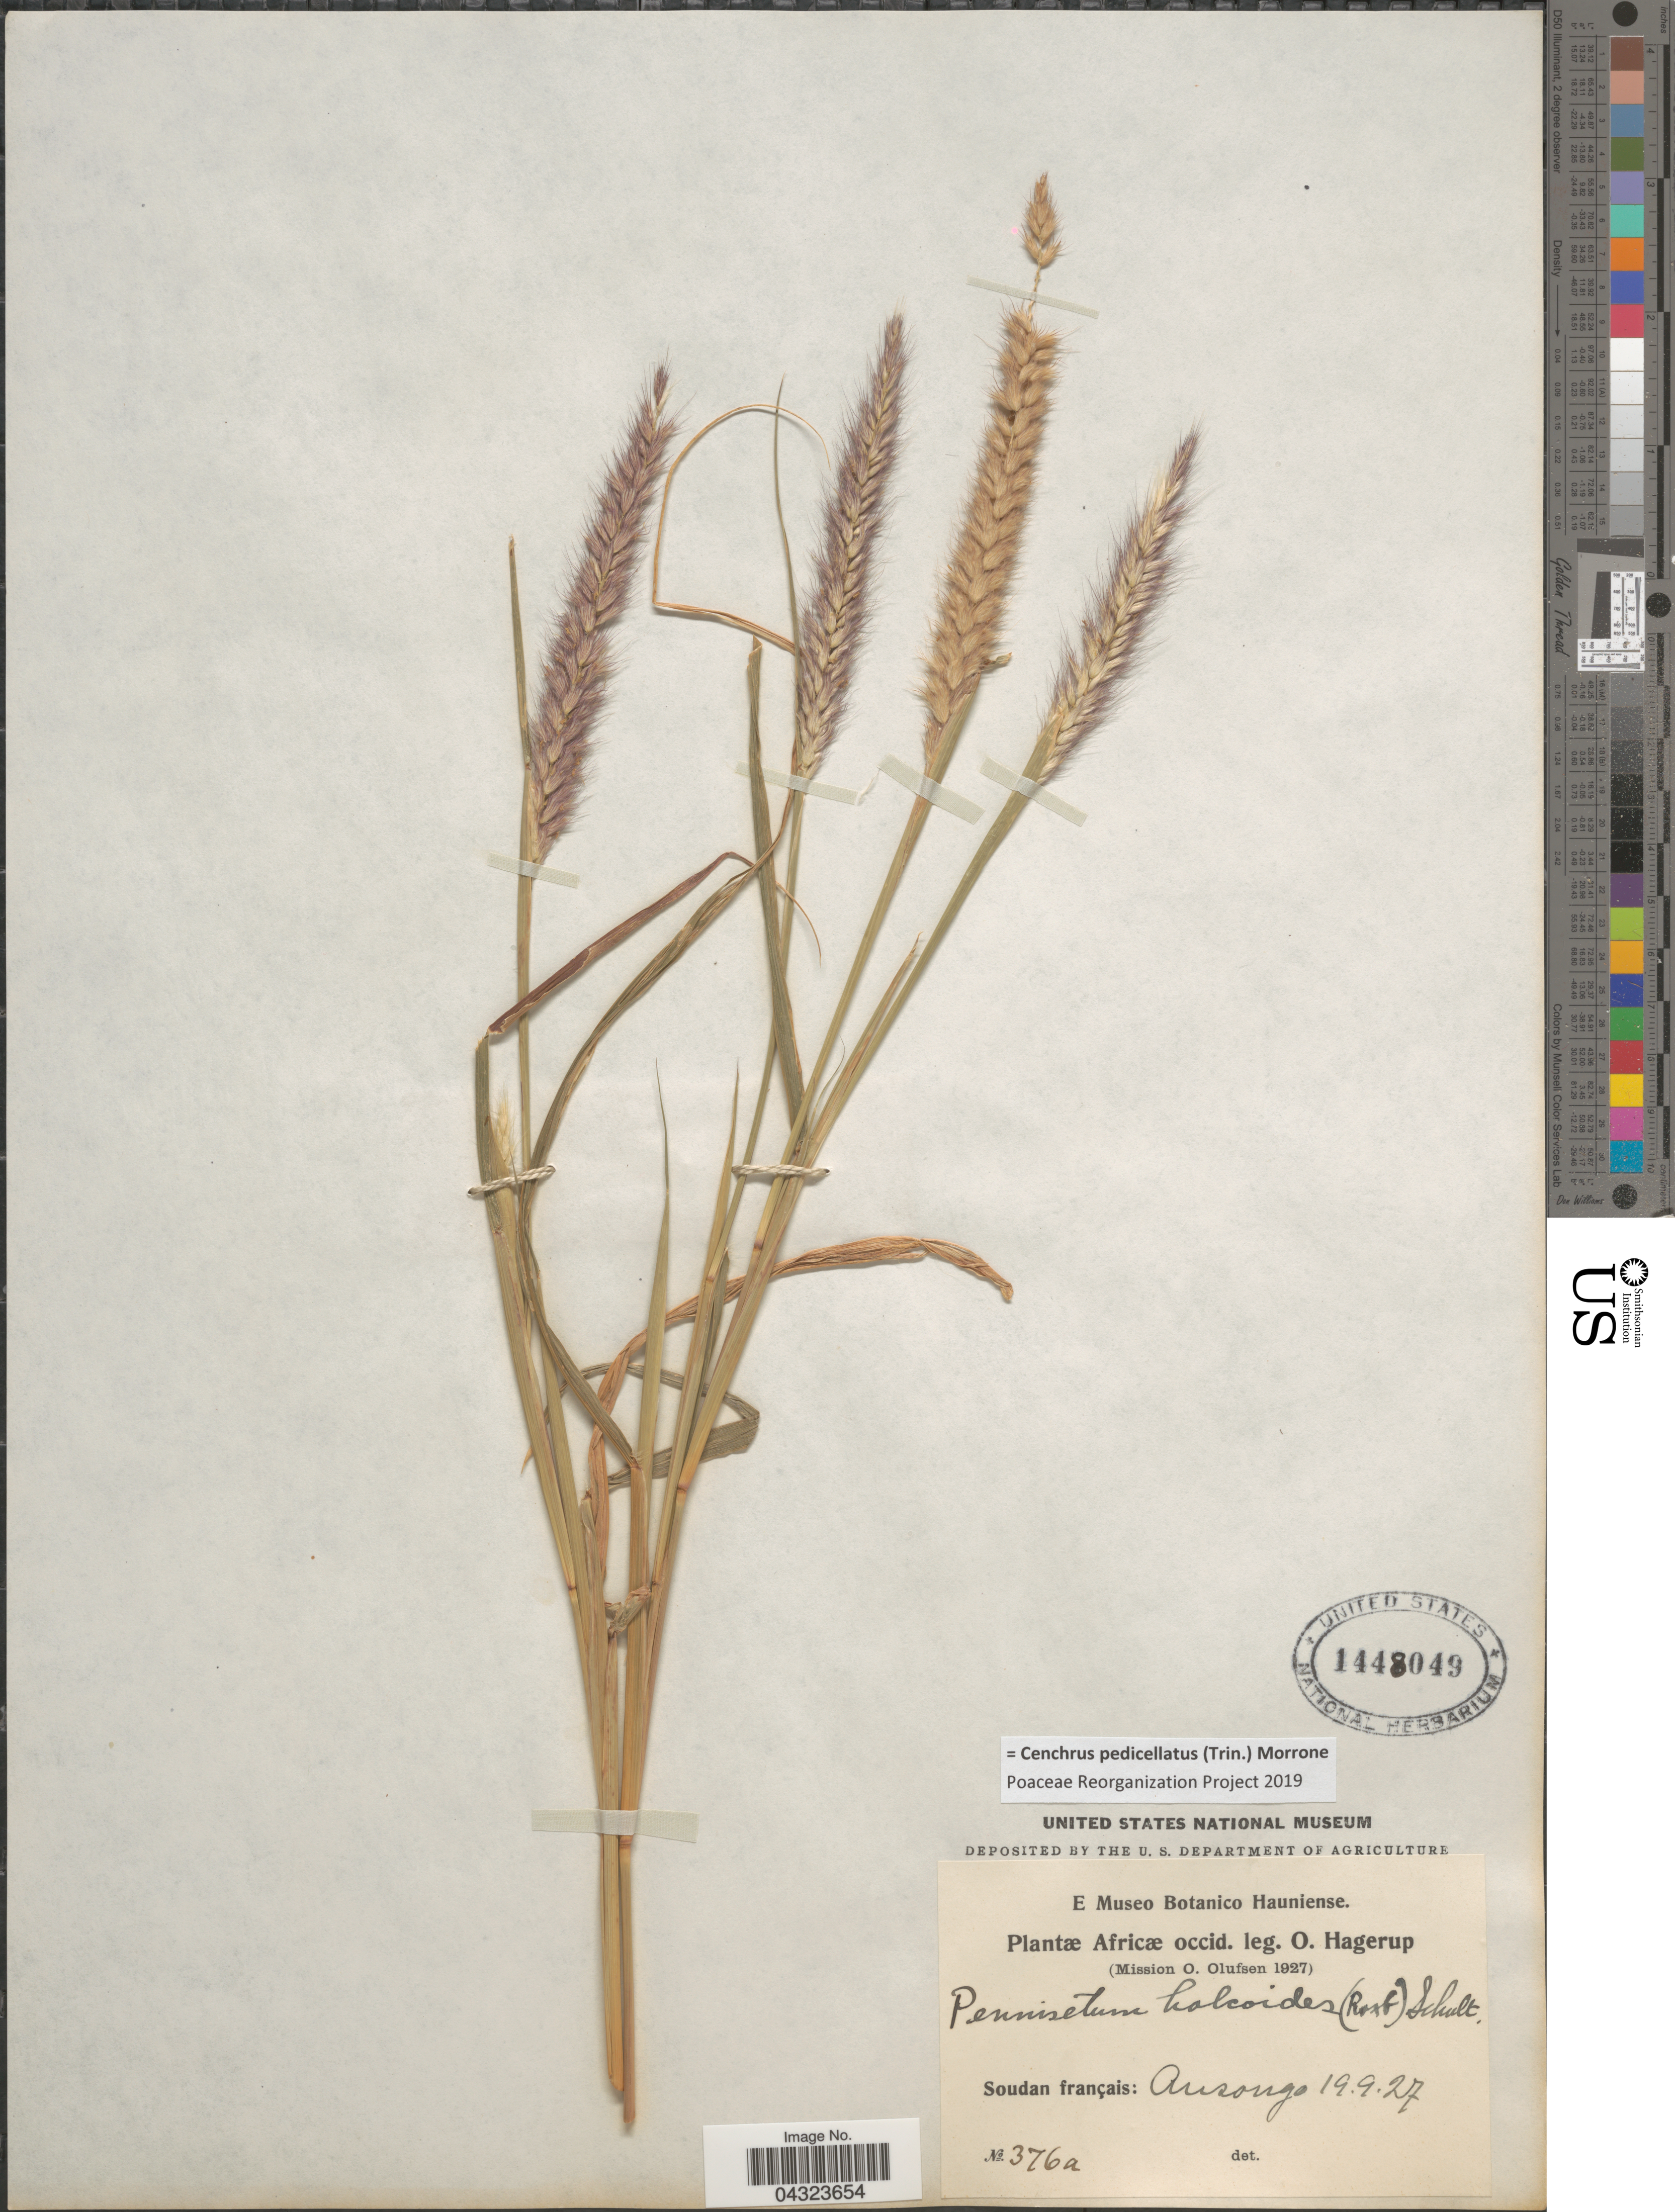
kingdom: Plantae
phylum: Tracheophyta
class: Liliopsida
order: Poales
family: Poaceae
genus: Cenchrus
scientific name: Cenchrus pedicellatus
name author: (Trin.) Morrone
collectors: O. Hagerup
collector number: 376a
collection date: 1927-09-19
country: Mali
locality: Africæ occid. (Mission O. Olufsen 1927). Soudan français: Ansongo.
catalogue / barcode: US 1448049